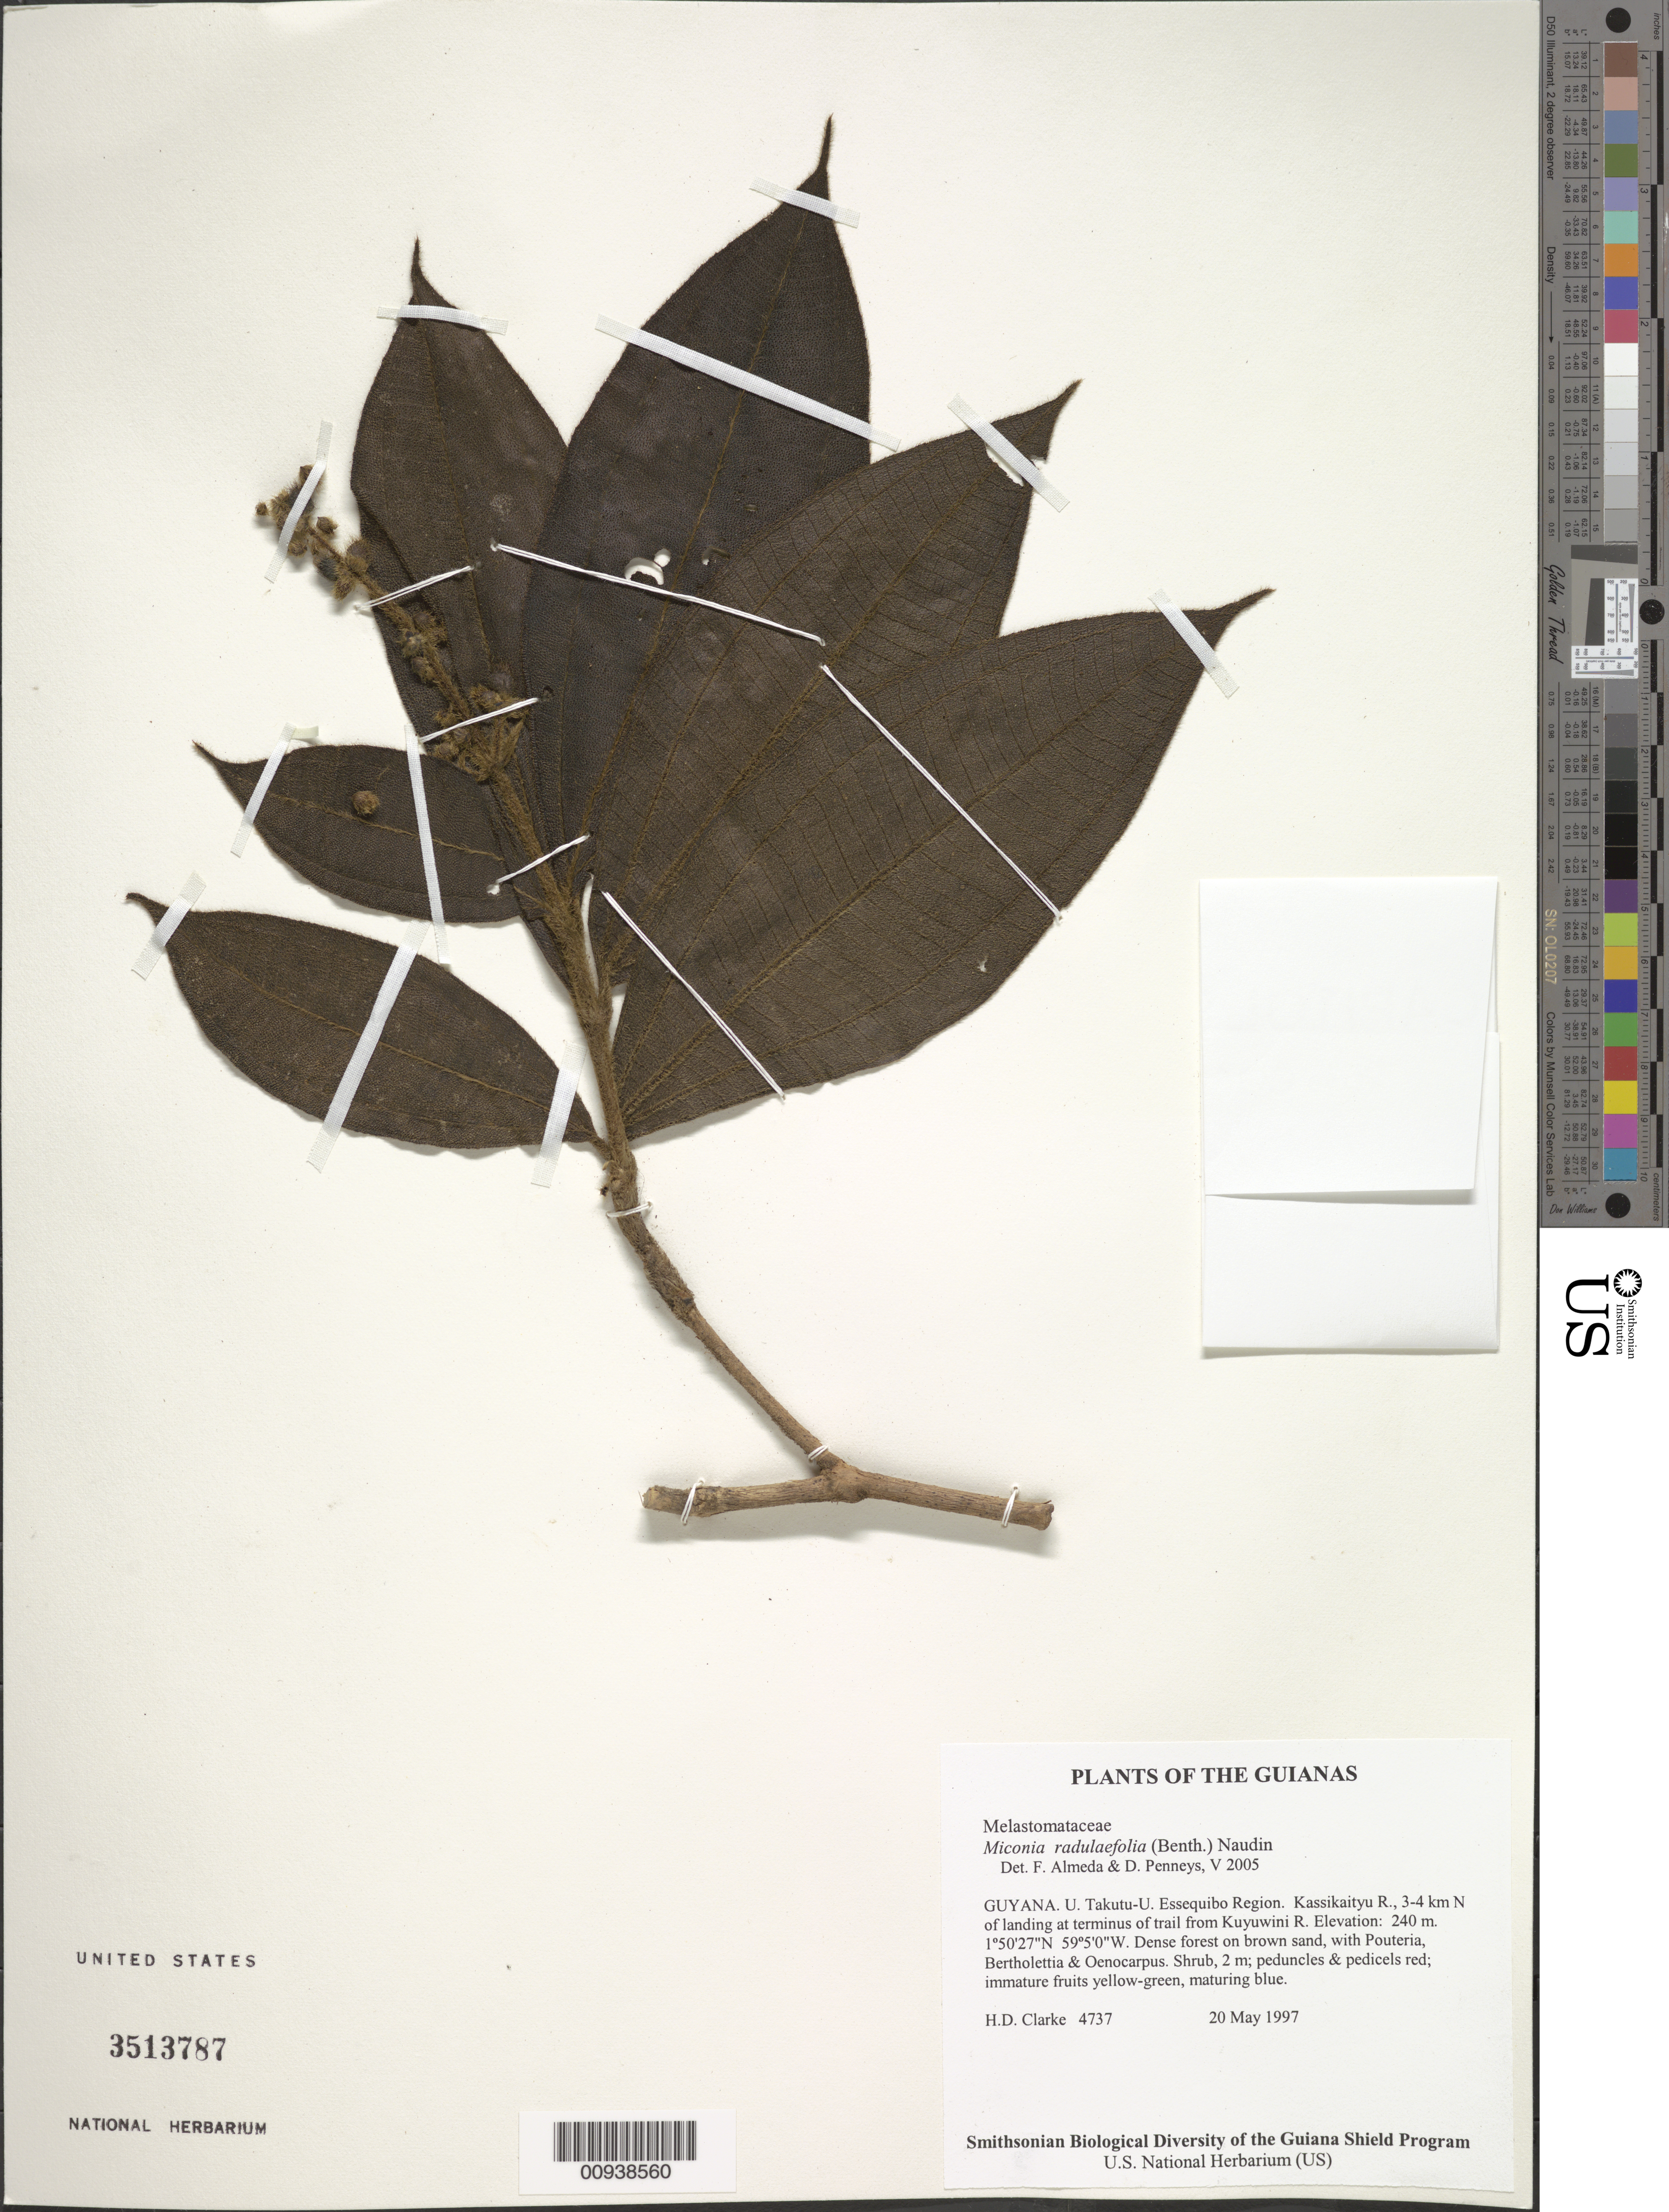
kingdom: Plantae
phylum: Tracheophyta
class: Magnoliopsida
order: Myrtales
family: Melastomataceae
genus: Miconia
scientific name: Miconia radulifolia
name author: (Benth.) Naudin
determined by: Almeda, F.; Penneys, D. S.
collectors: H. D. Clarke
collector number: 4737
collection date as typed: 20 May 1997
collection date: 1997-05-20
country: Guyana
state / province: U. Takutu-U. Essequibo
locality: Kassikaityu R., 3-4 km N of landing at terminus of trail from Kuyuwini R.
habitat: Dense forest on brown sand, with Pouteria, Bertholettia & Oenocarpus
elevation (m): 240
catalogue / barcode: US 3513787